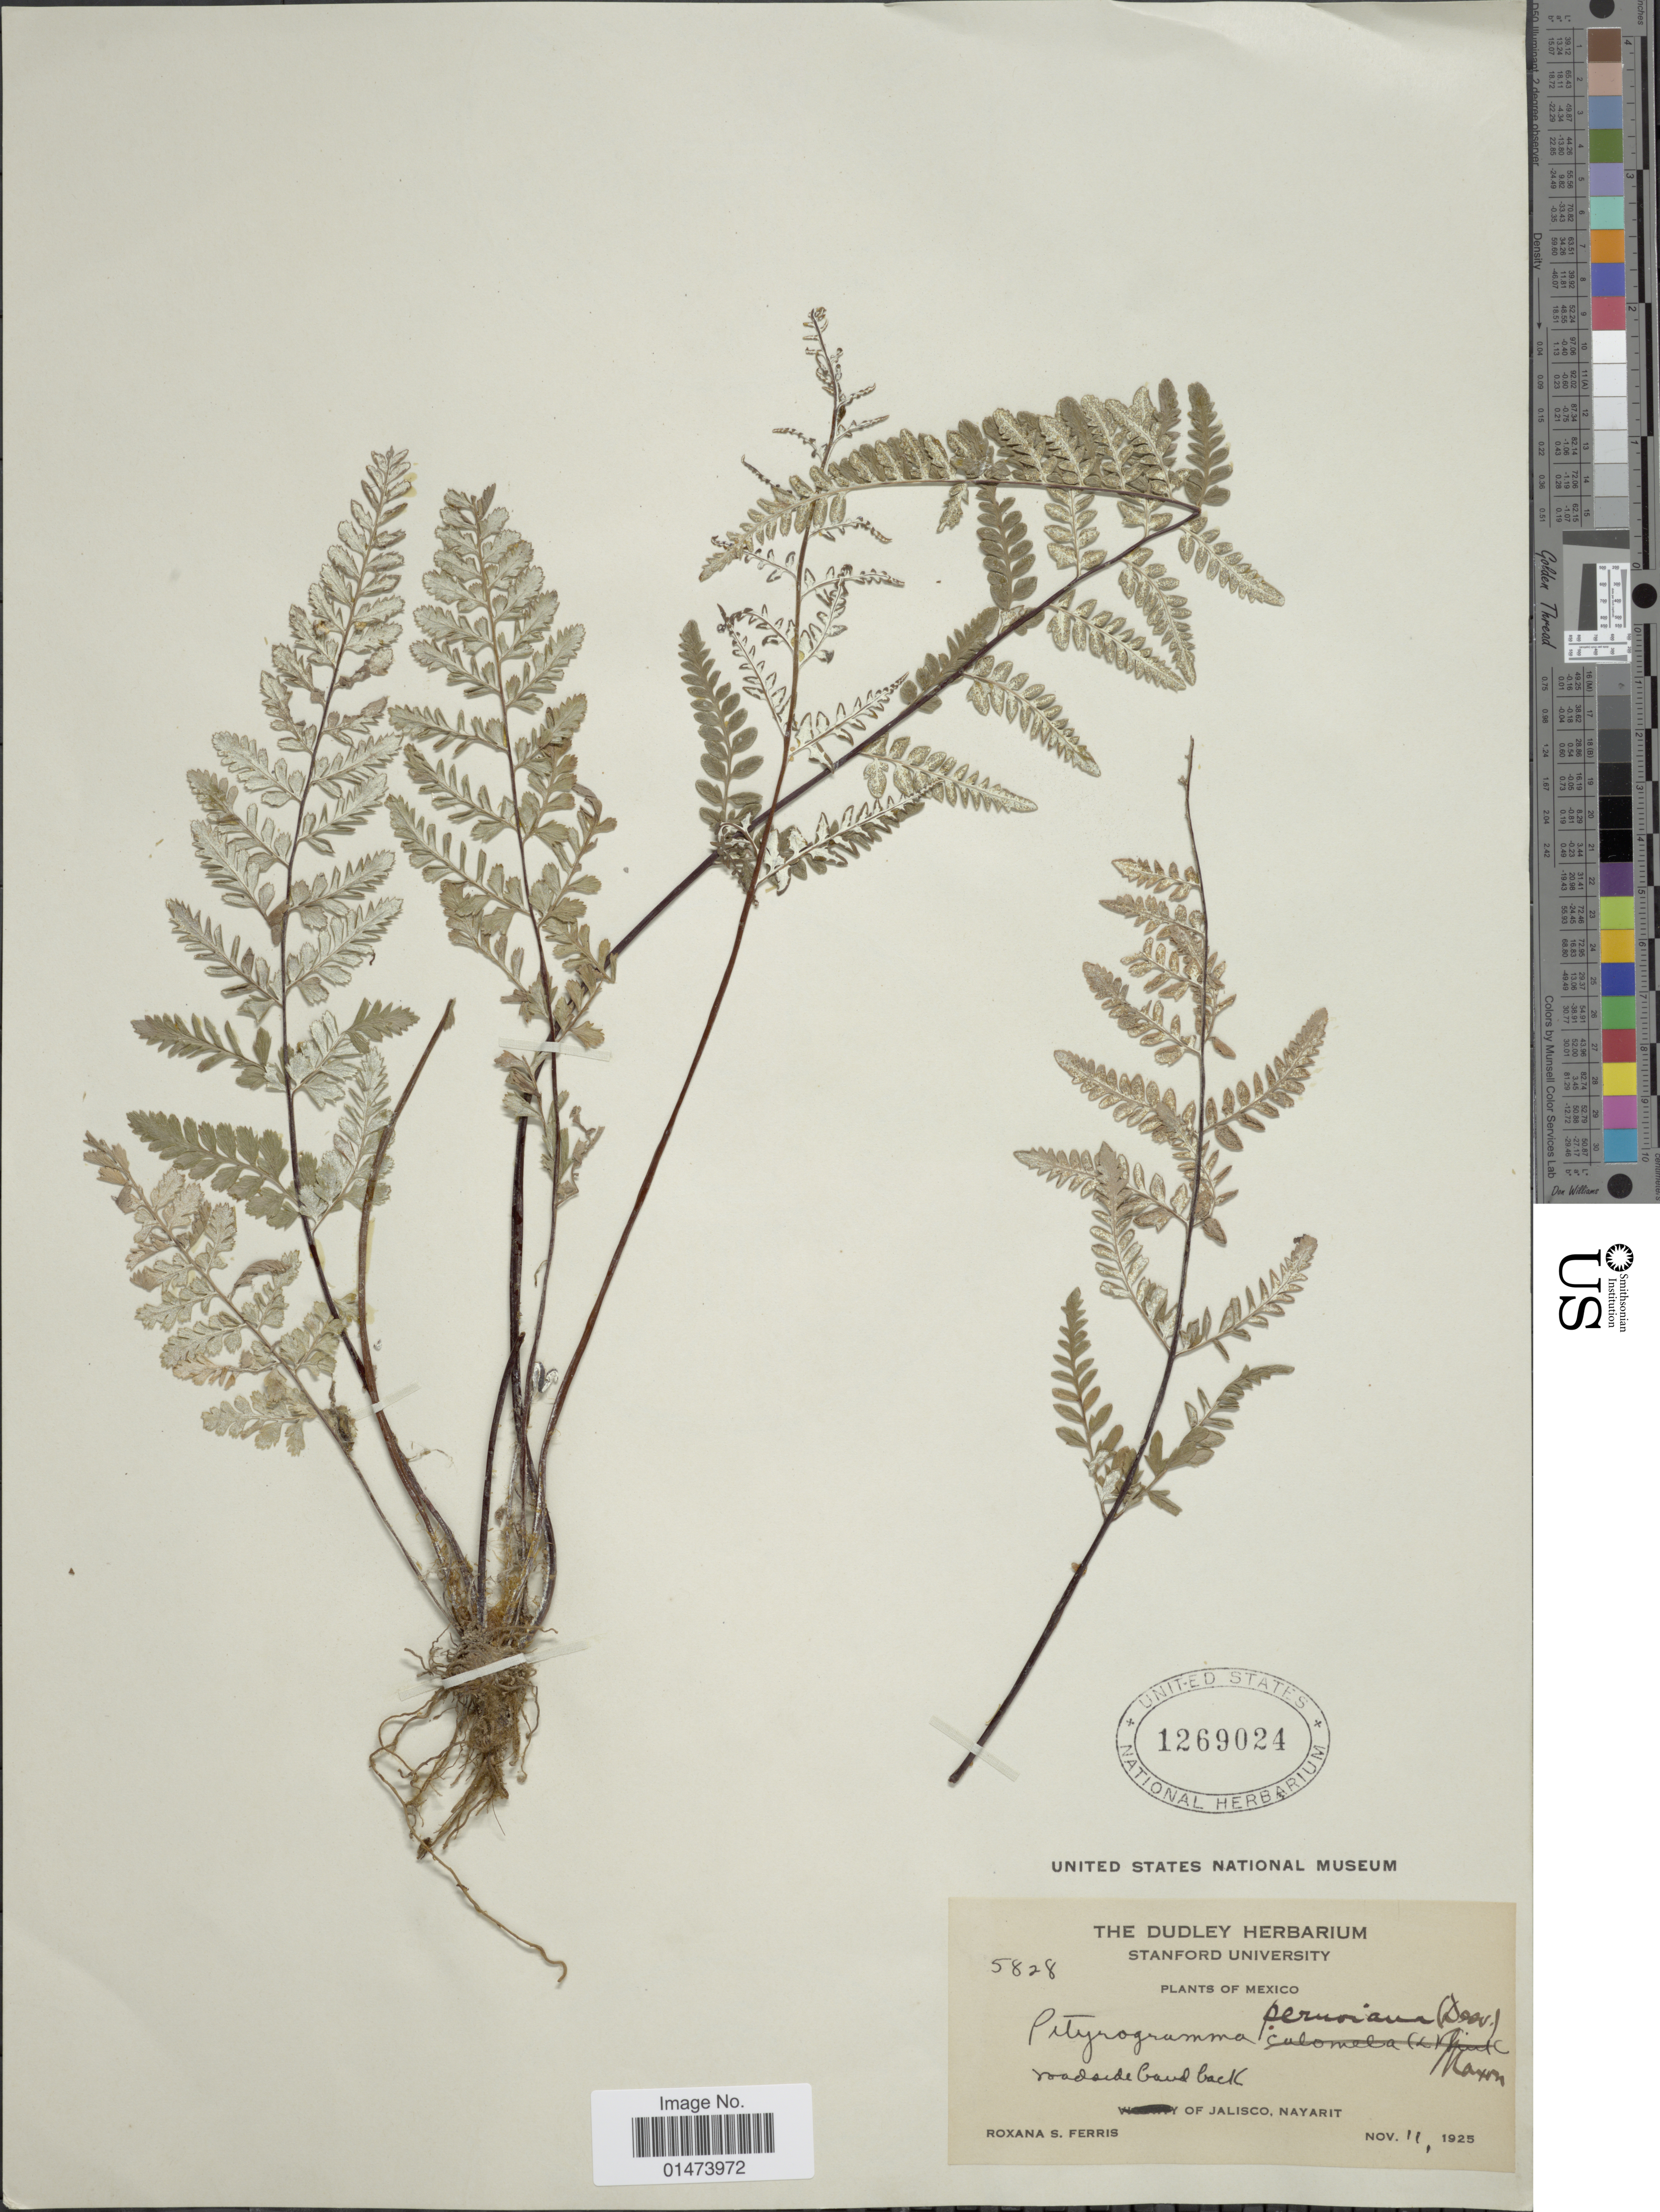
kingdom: Plantae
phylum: Tracheophyta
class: Polypodiopsida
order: Polypodiales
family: Pteridaceae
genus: Pityrogramma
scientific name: Pityrogramma dealbata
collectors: R. S. Ferris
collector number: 5828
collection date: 1925-11-11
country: Mexico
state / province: Nayarit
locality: Roadside bank back of Jalisco, Nayarit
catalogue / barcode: US 1269024